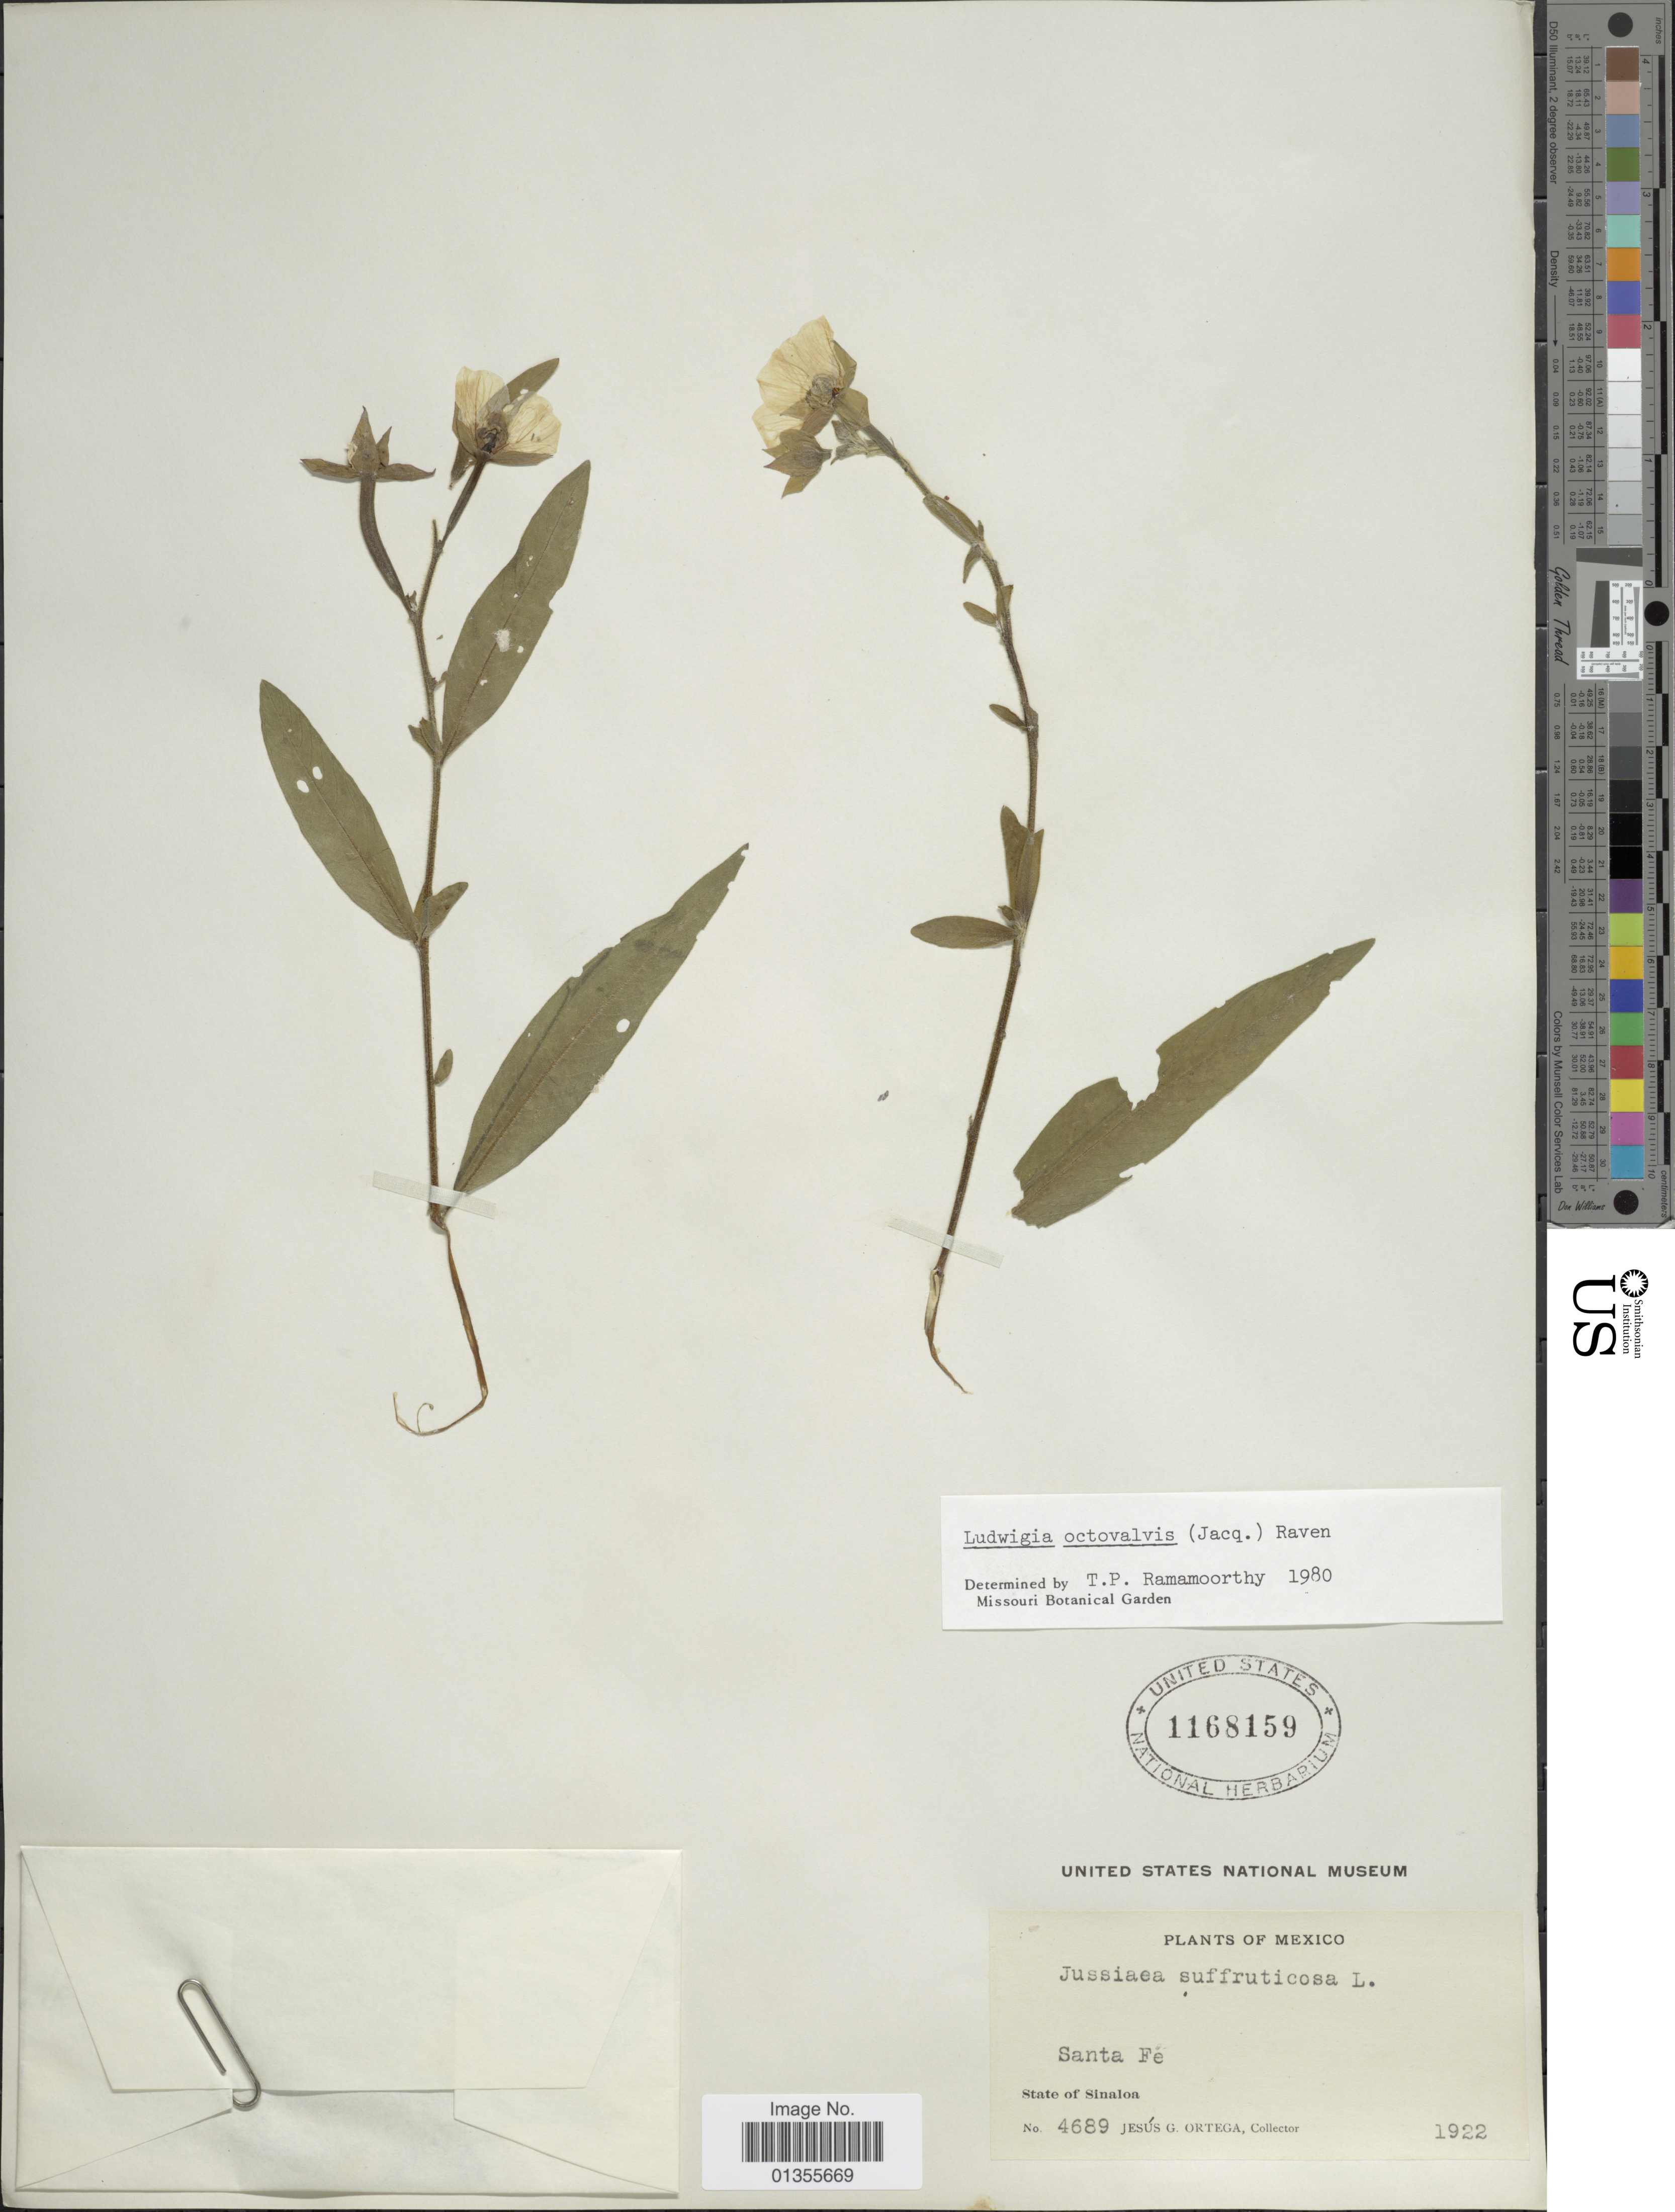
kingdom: Plantae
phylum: Tracheophyta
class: Magnoliopsida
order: Myrtales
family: Onagraceae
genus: Ludwigia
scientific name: Ludwigia octovalvis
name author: (Jacq.) P.H. Raven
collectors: J. Ortega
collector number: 4689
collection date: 1922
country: Mexico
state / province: Sinaloa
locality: Santa Fe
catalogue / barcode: US 1168159